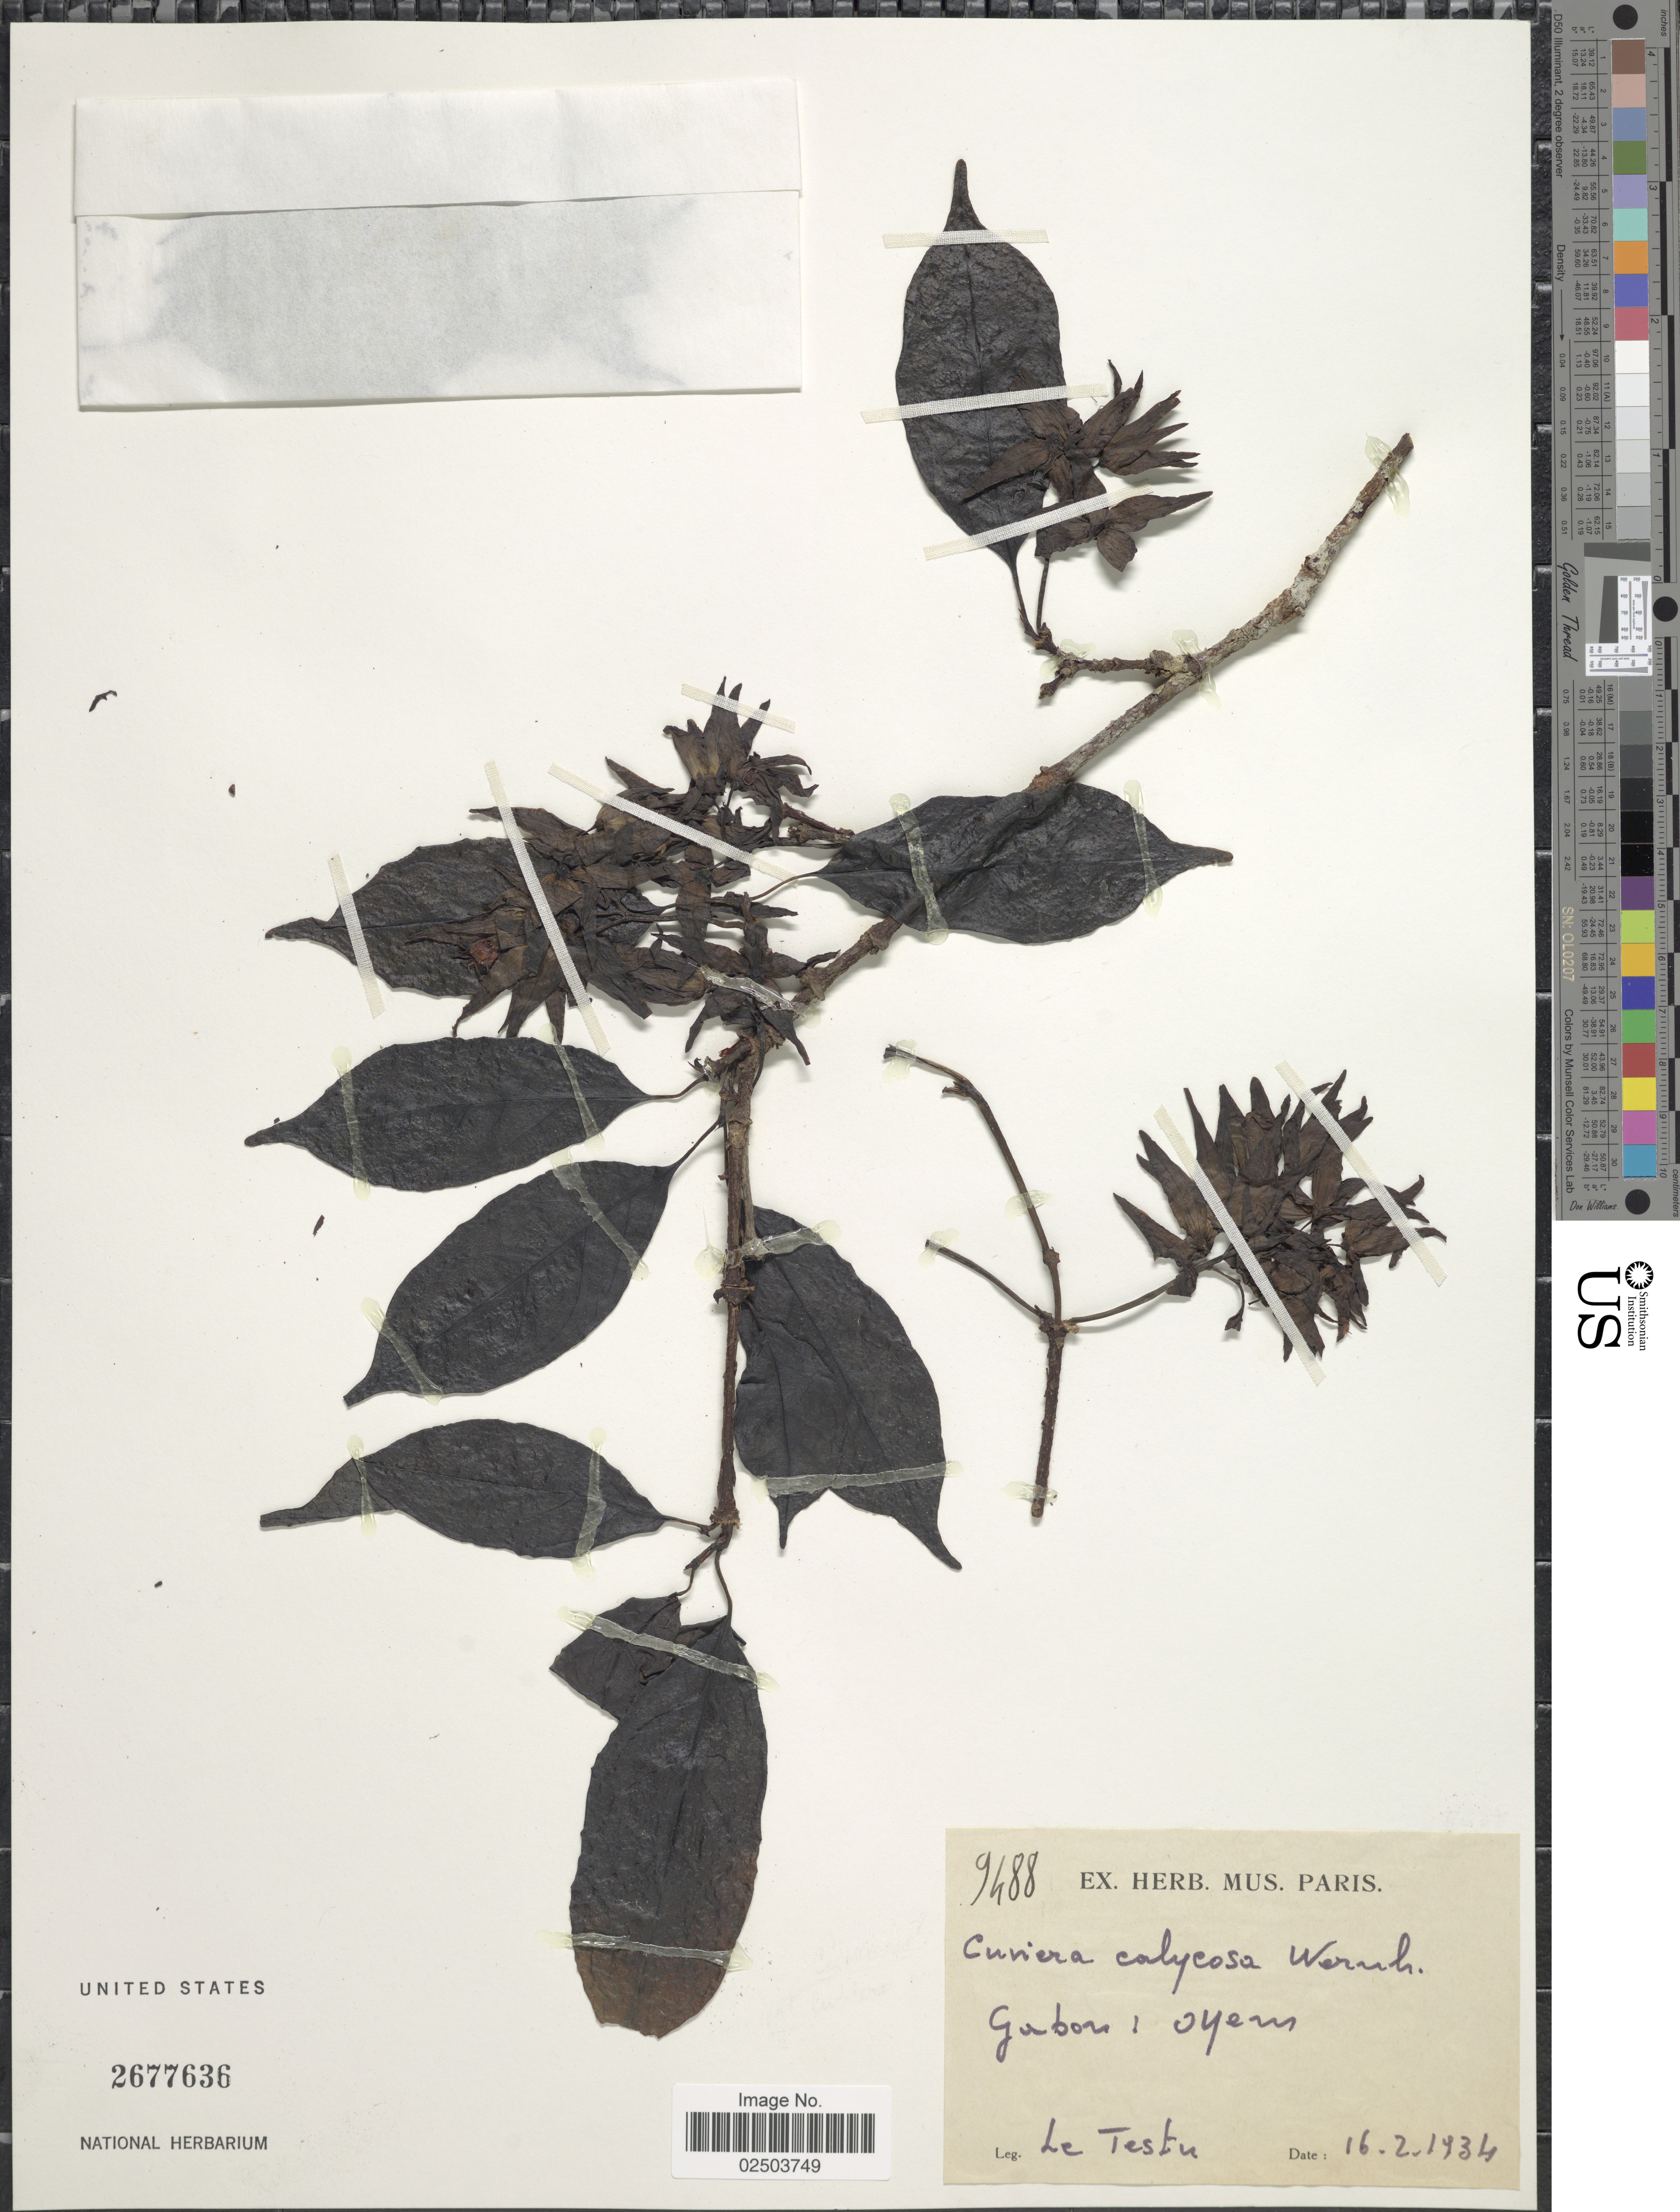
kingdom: Plantae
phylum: Tracheophyta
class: Magnoliopsida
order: Gentianales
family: Rubiaceae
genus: Cuviera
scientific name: Cuviera calycosa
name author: Wernham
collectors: Le Testu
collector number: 9488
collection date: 1934-02-16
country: Gabon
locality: Oyem.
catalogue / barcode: US 2677636